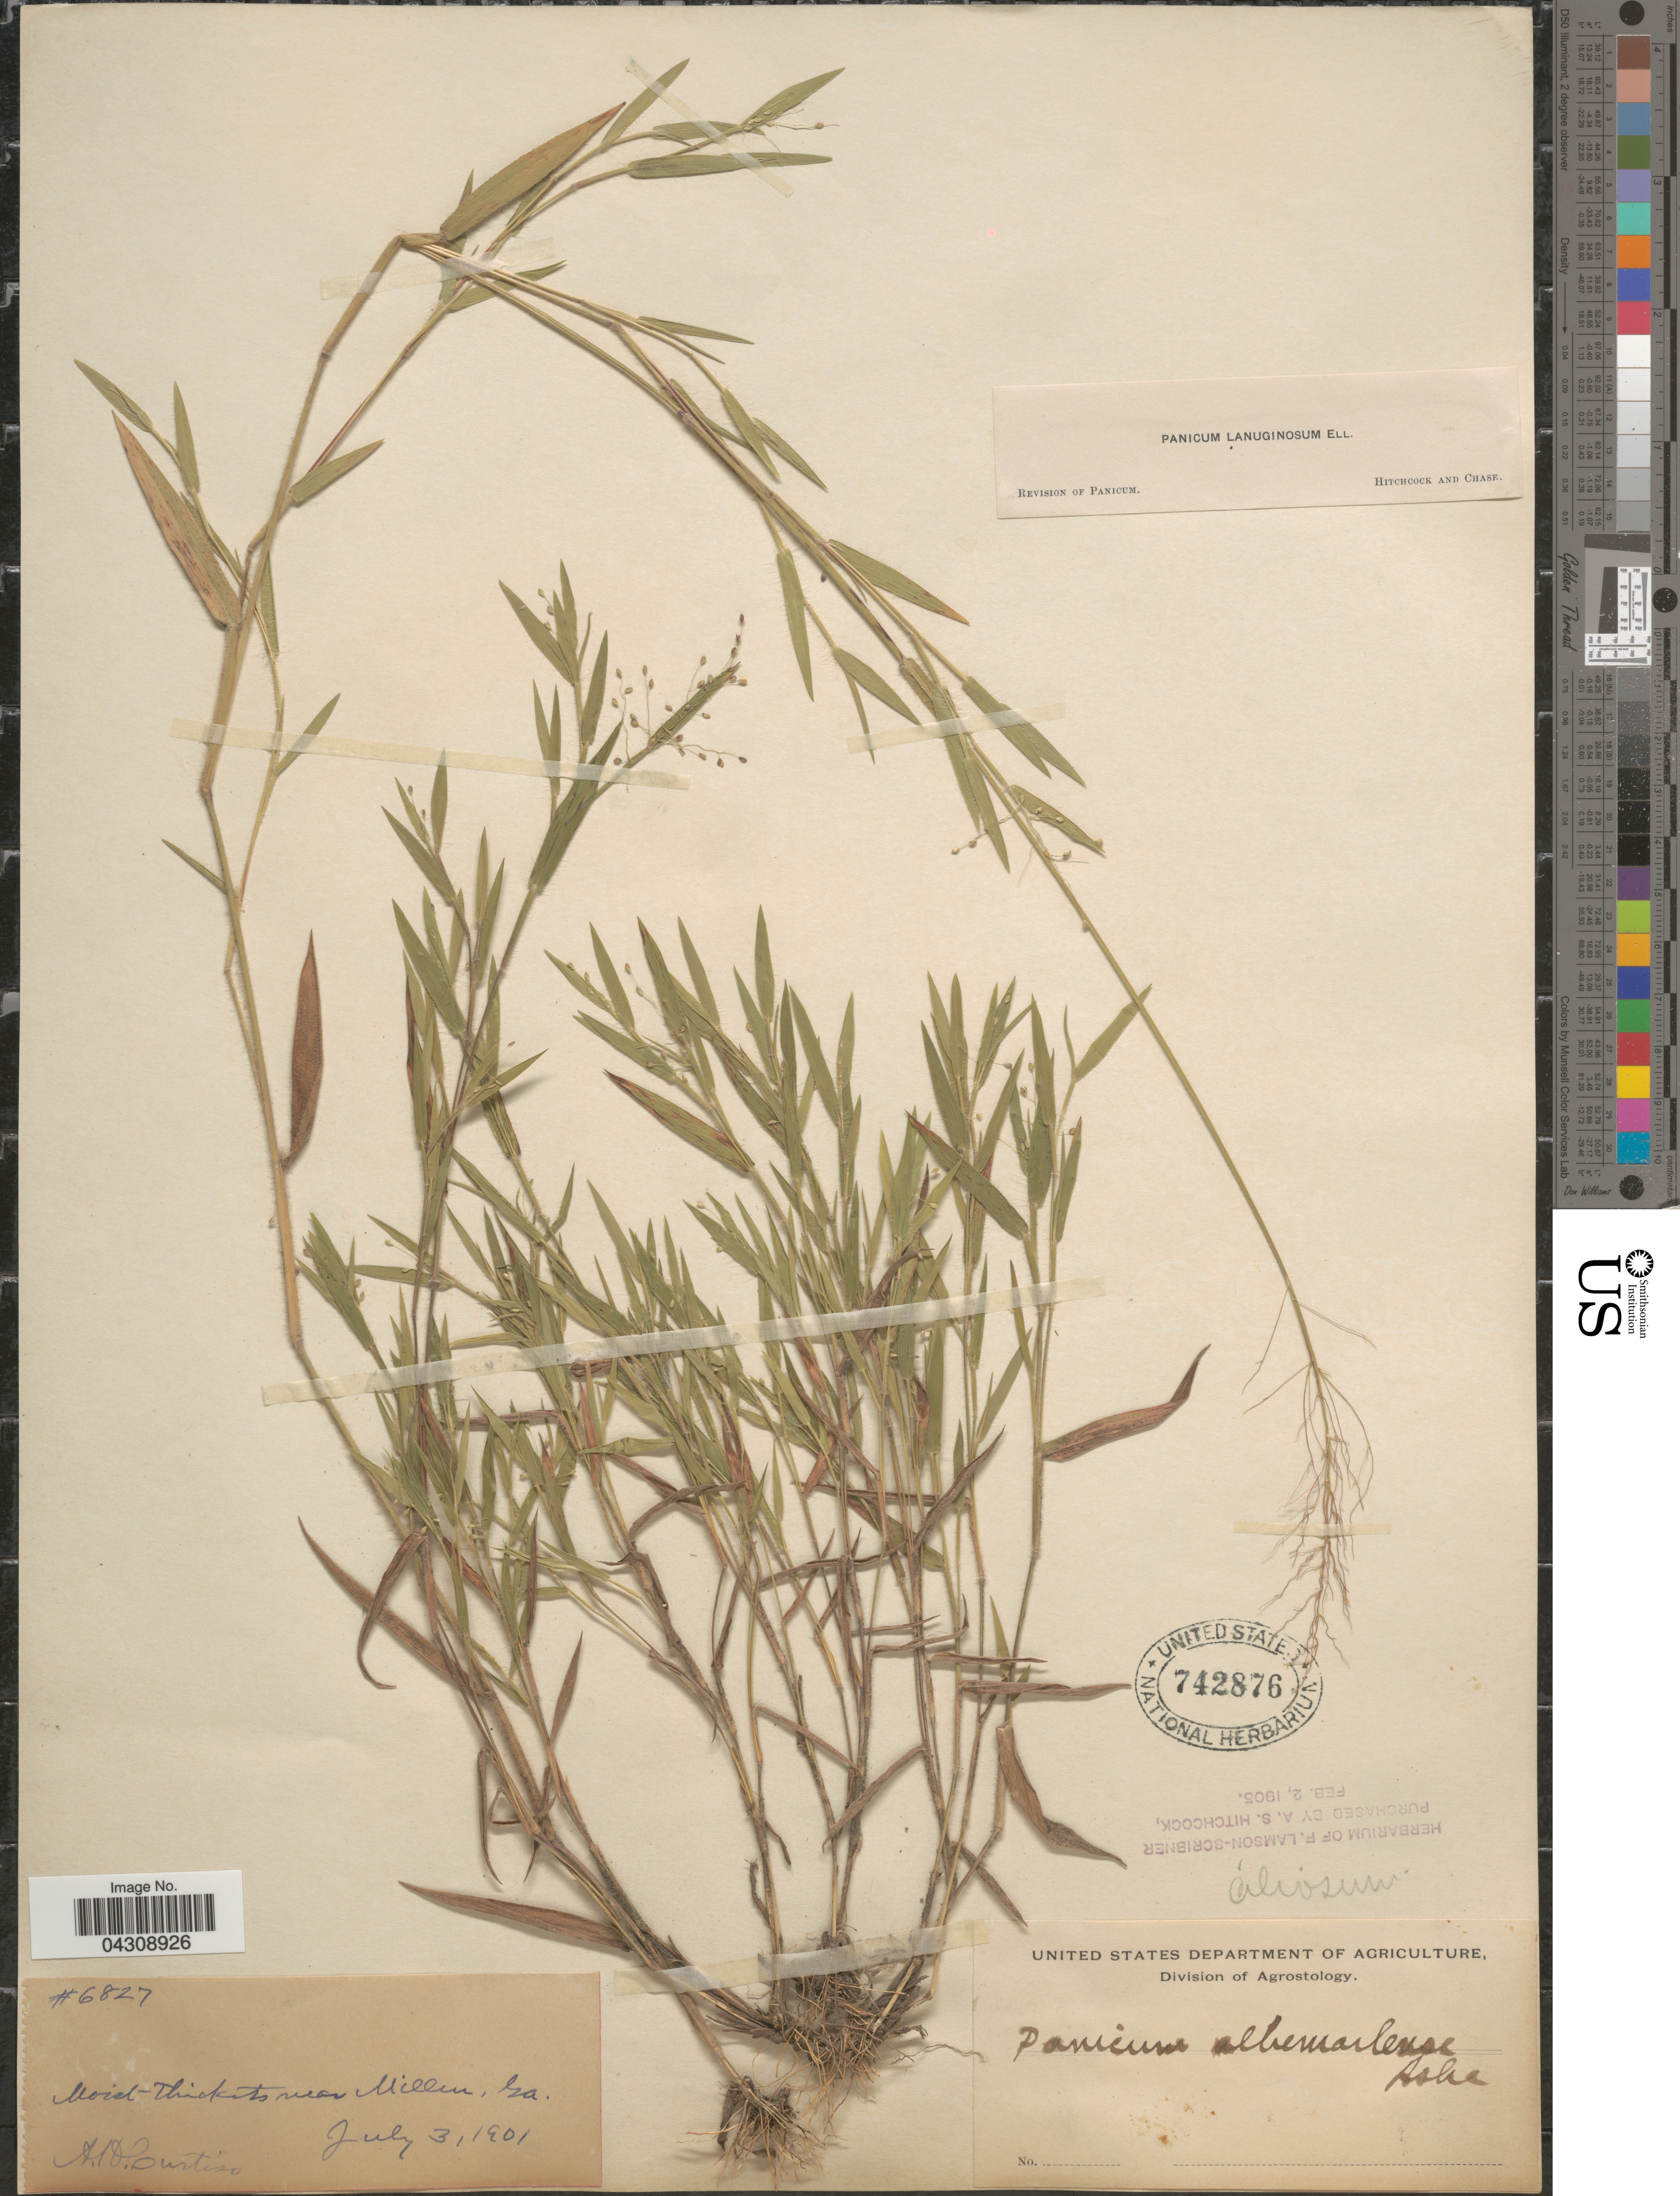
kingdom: Plantae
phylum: Tracheophyta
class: Liliopsida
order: Poales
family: Poaceae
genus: Dichanthelium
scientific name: Dichanthelium acuminatum var. acuminatum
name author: (Sw.) Gould & C.A. Clark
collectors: A. H. Curtiss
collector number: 6827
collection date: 1901-07-03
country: United States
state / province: Georgia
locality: Moist-thickets near Millen.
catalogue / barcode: US 742876